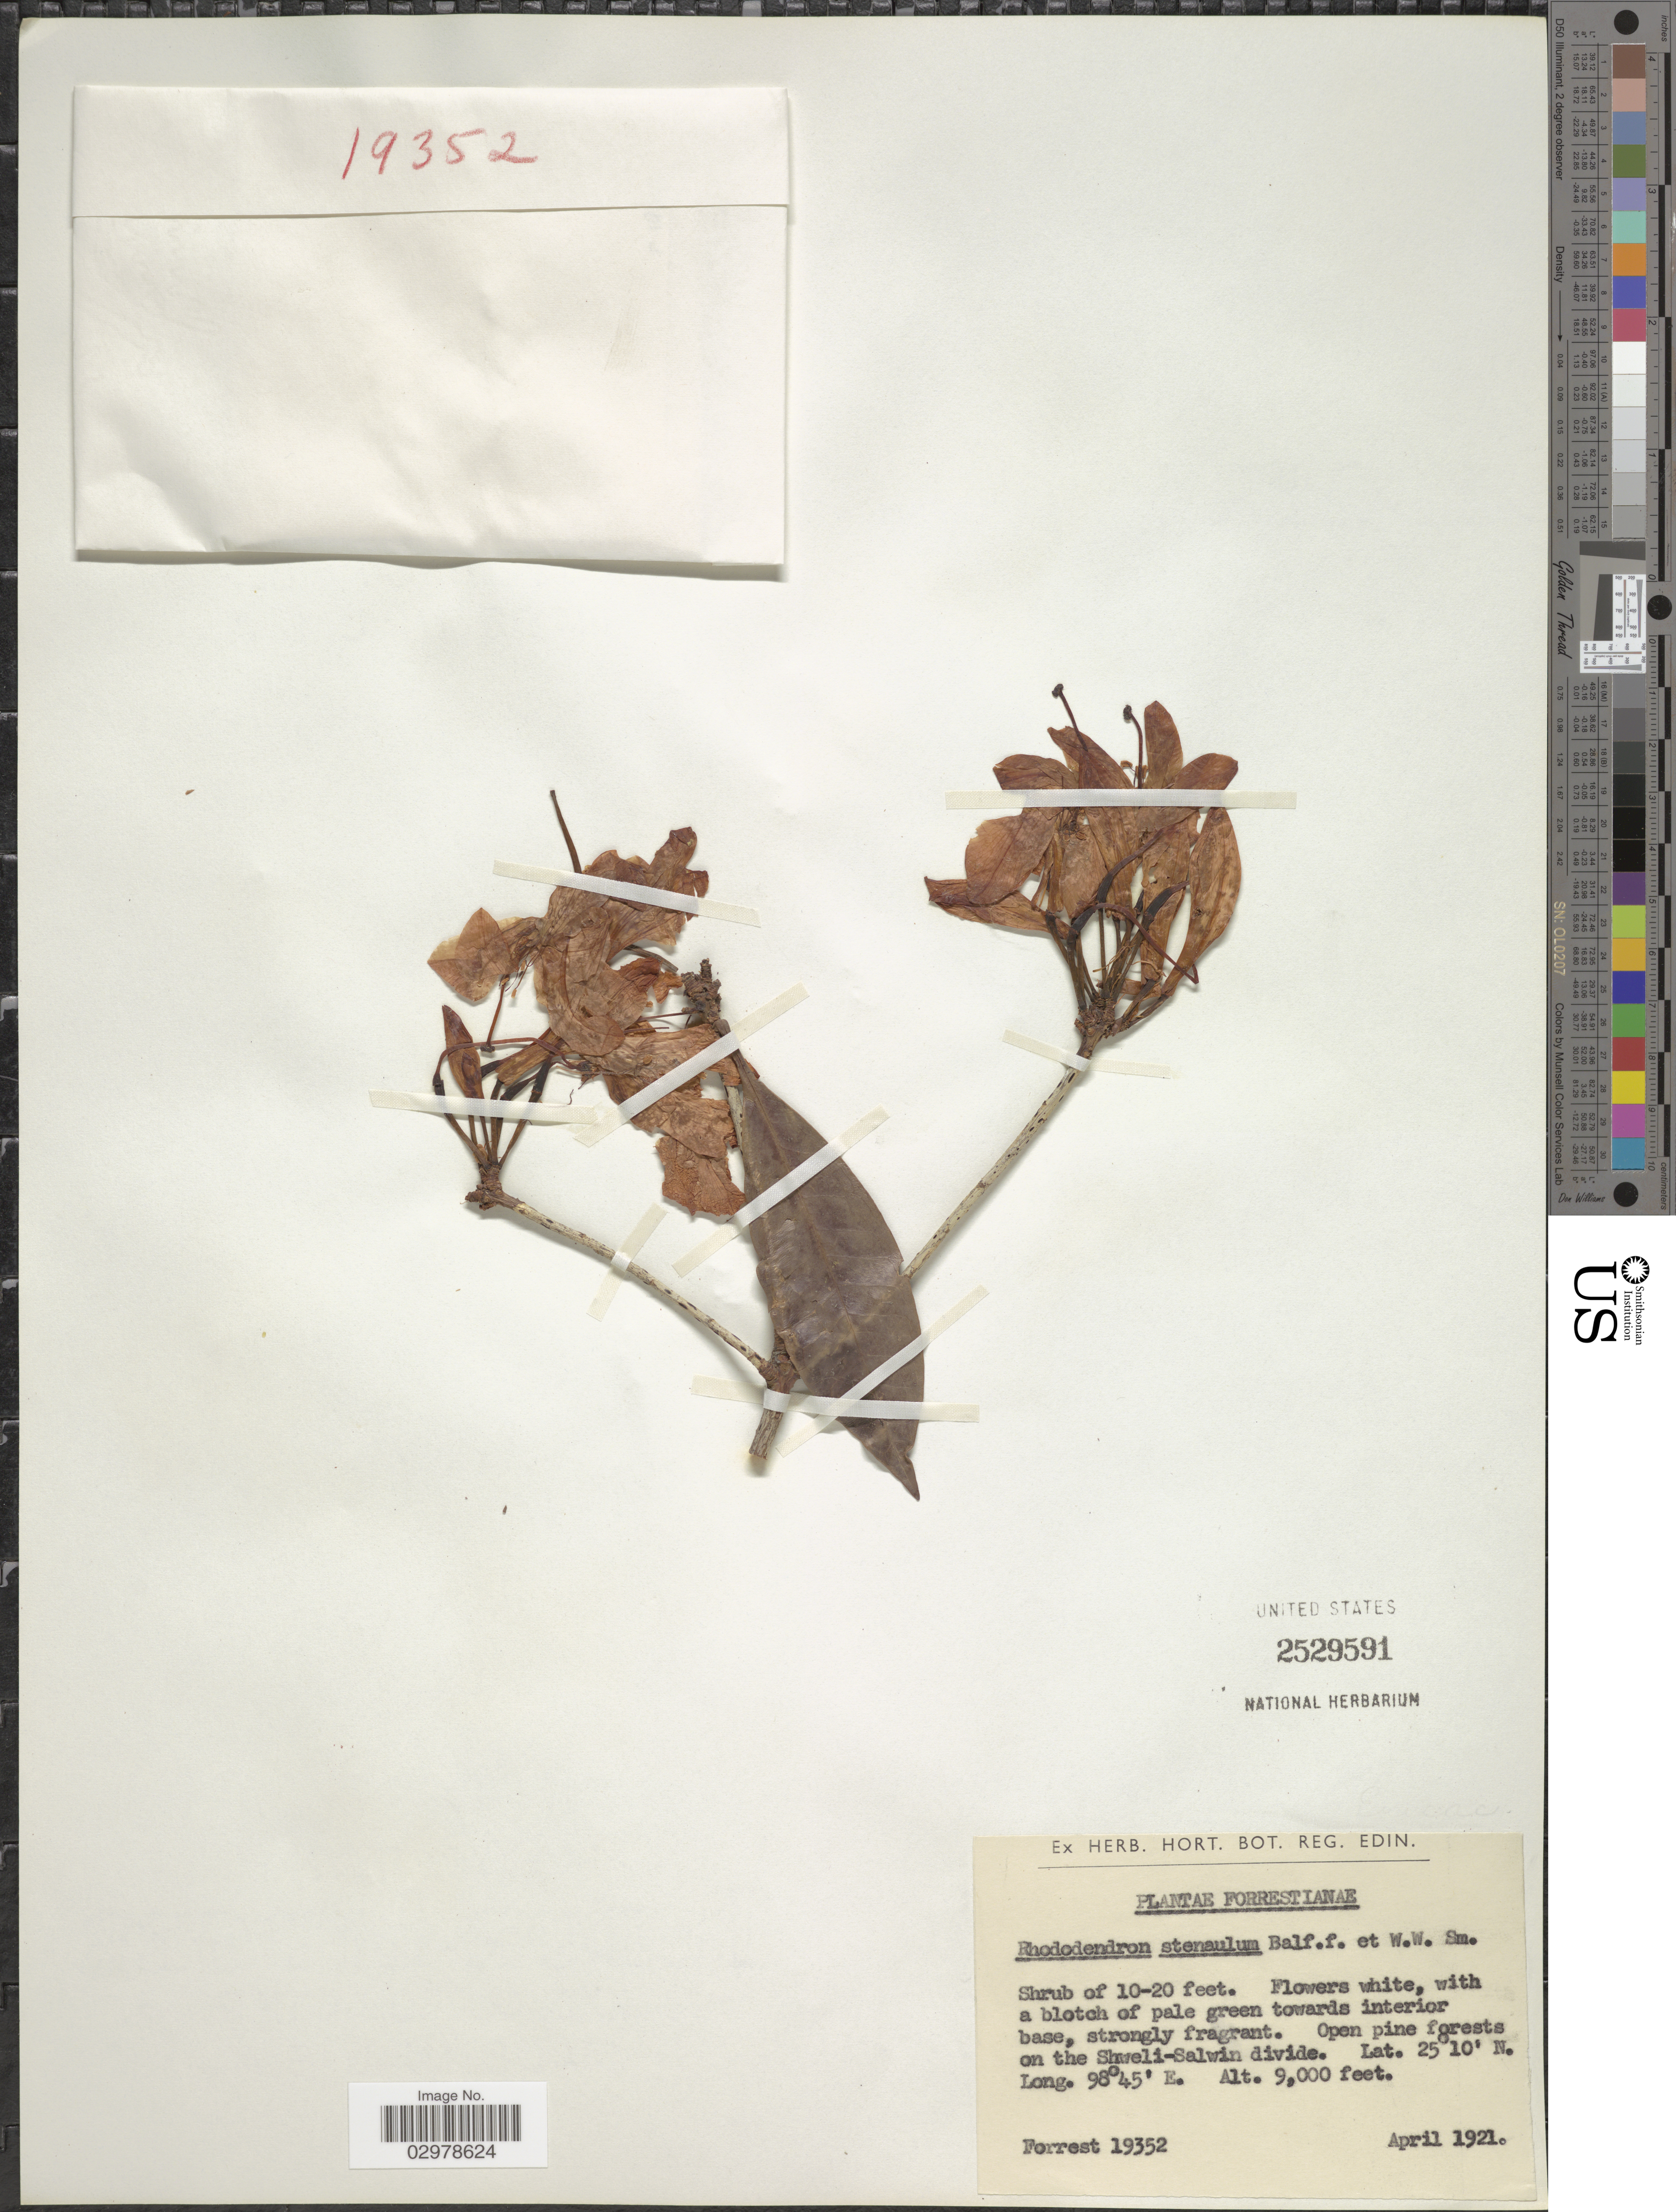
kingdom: Plantae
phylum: Tracheophyta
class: Magnoliopsida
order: Ericales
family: Ericaceae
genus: Rhododendron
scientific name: Rhododendron stenaulum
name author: Balf. f. & W.W. Sm.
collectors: -. Forrest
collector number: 19352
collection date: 1921-04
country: China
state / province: Yunnan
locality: Open pine forests on the Shweli-Salwin divide.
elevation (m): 2743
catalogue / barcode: US 2529591